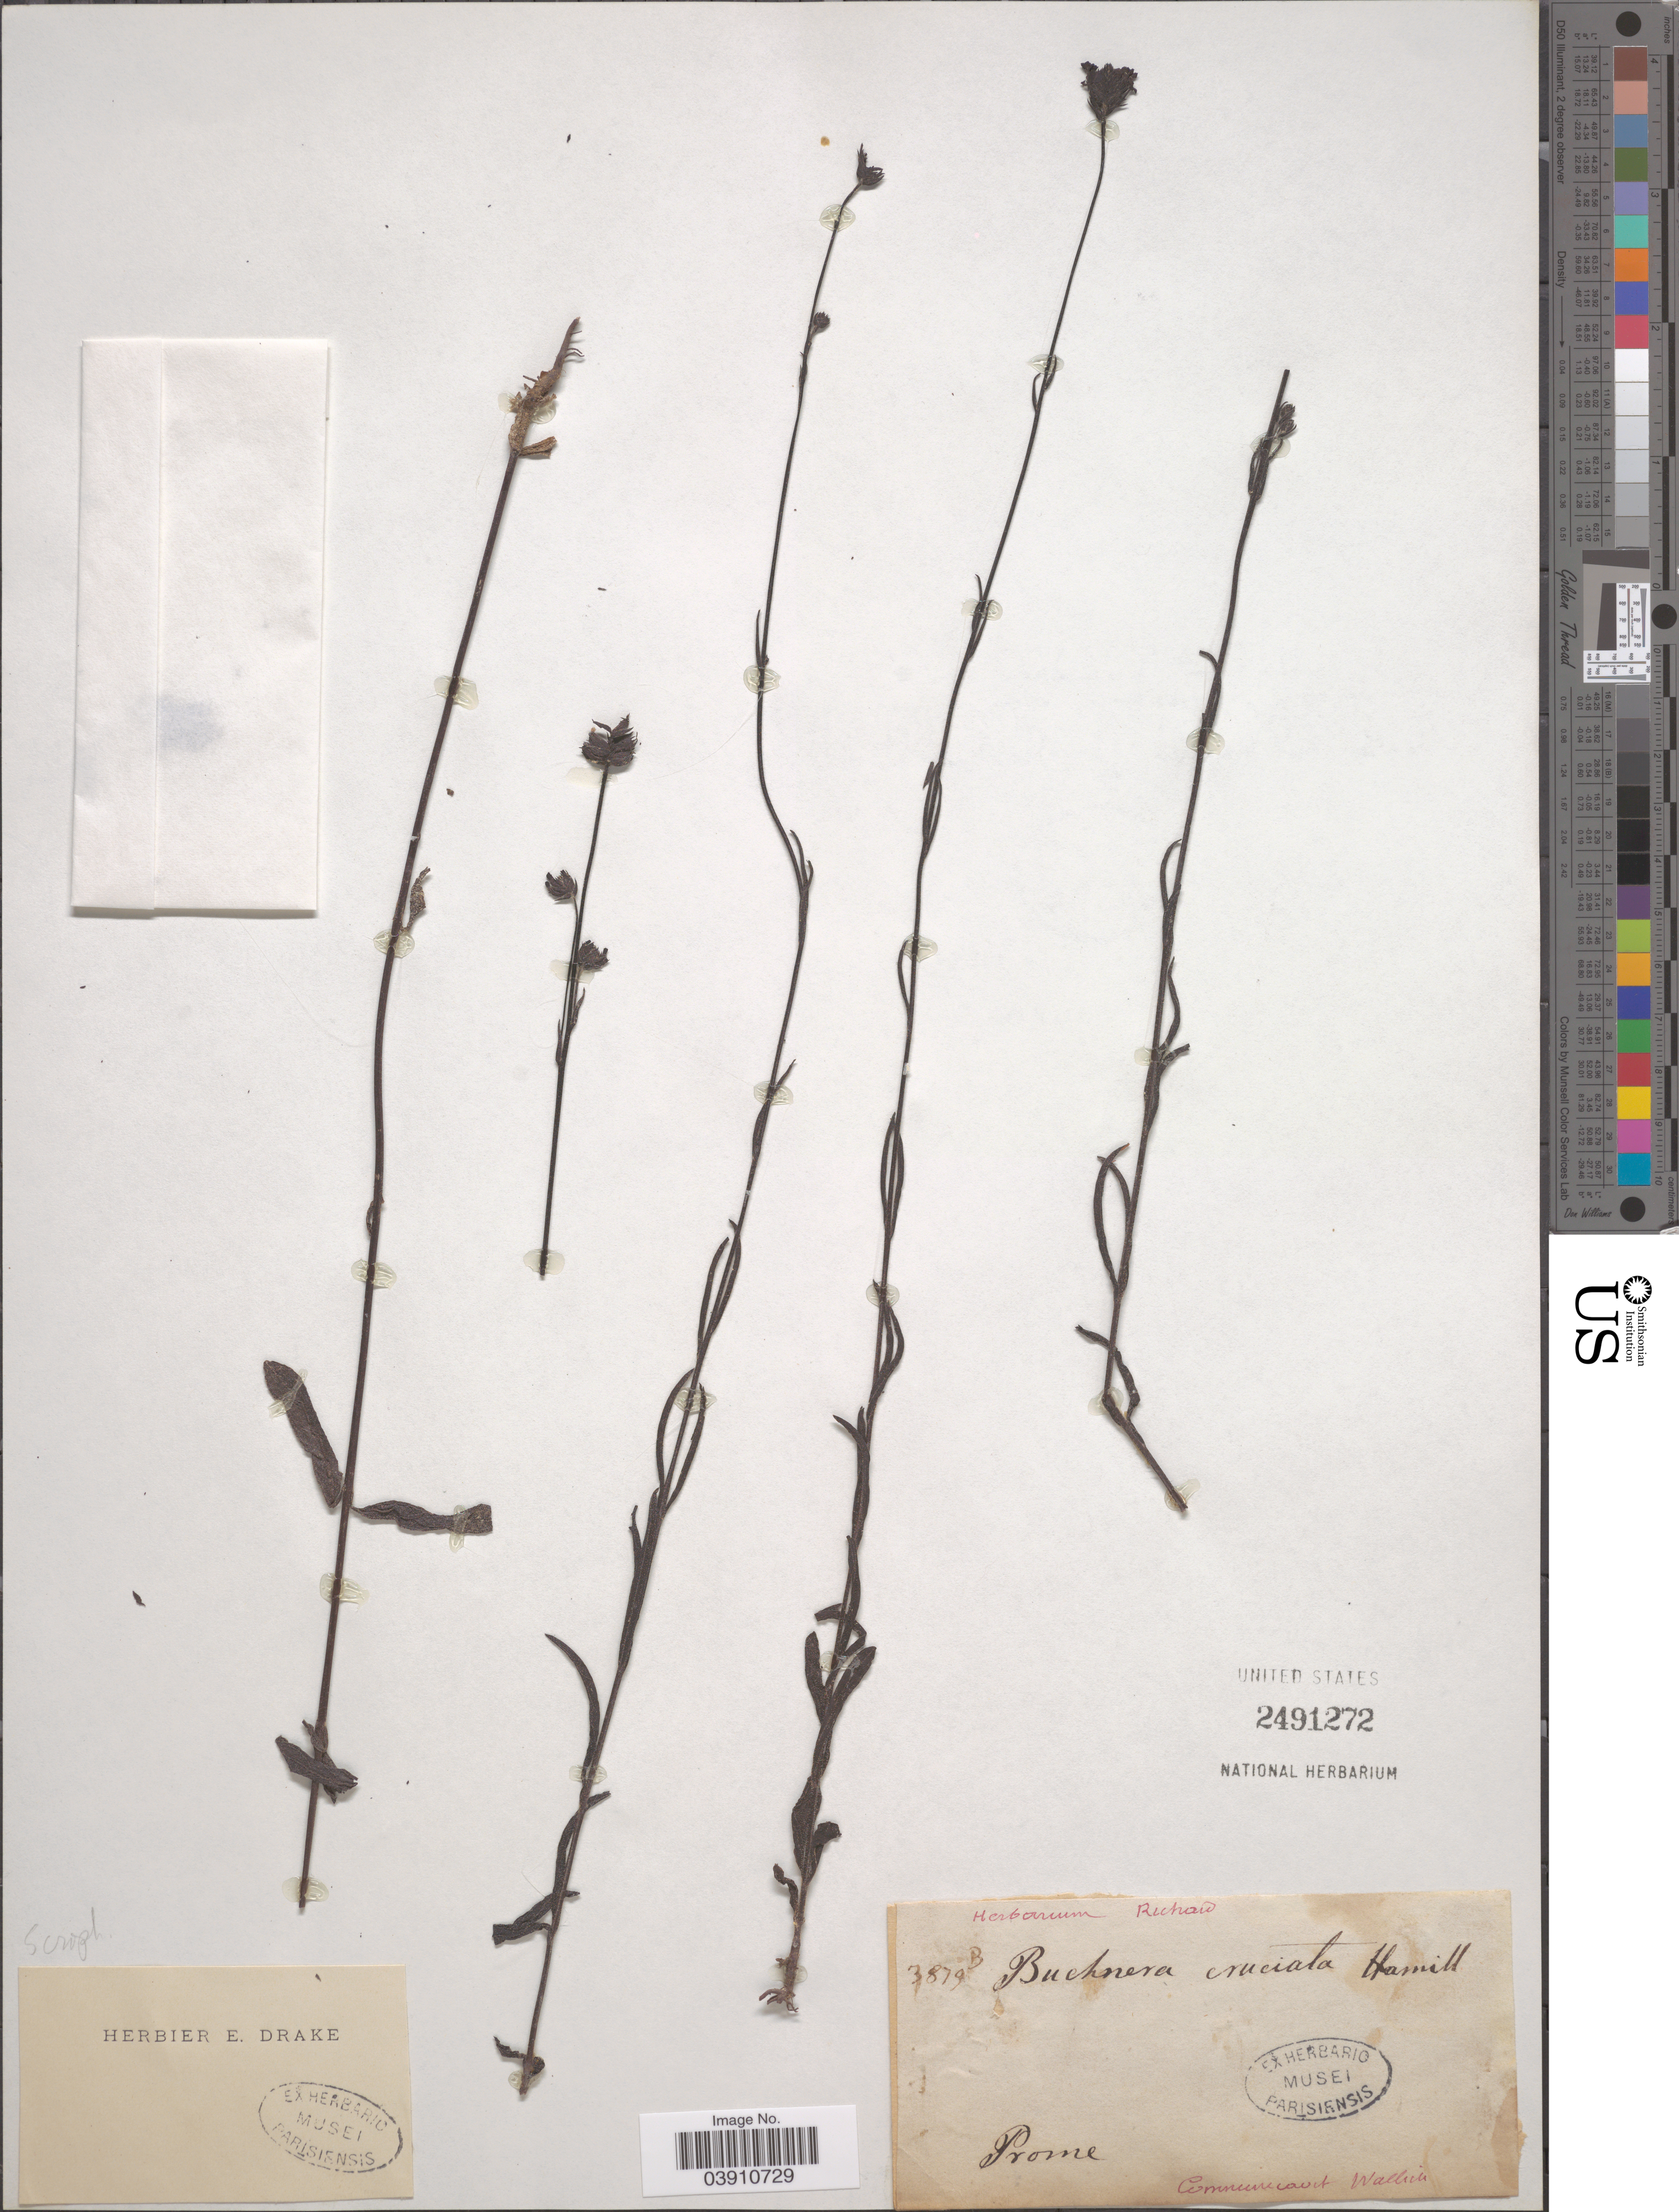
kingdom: Plantae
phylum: Tracheophyta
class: Magnoliopsida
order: Lamiales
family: Orobanchaceae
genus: Buchnera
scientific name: Buchnera cruciata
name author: Ham.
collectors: ex herb. Richard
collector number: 3879B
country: Myanmar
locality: Prome.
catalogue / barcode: US 2491272